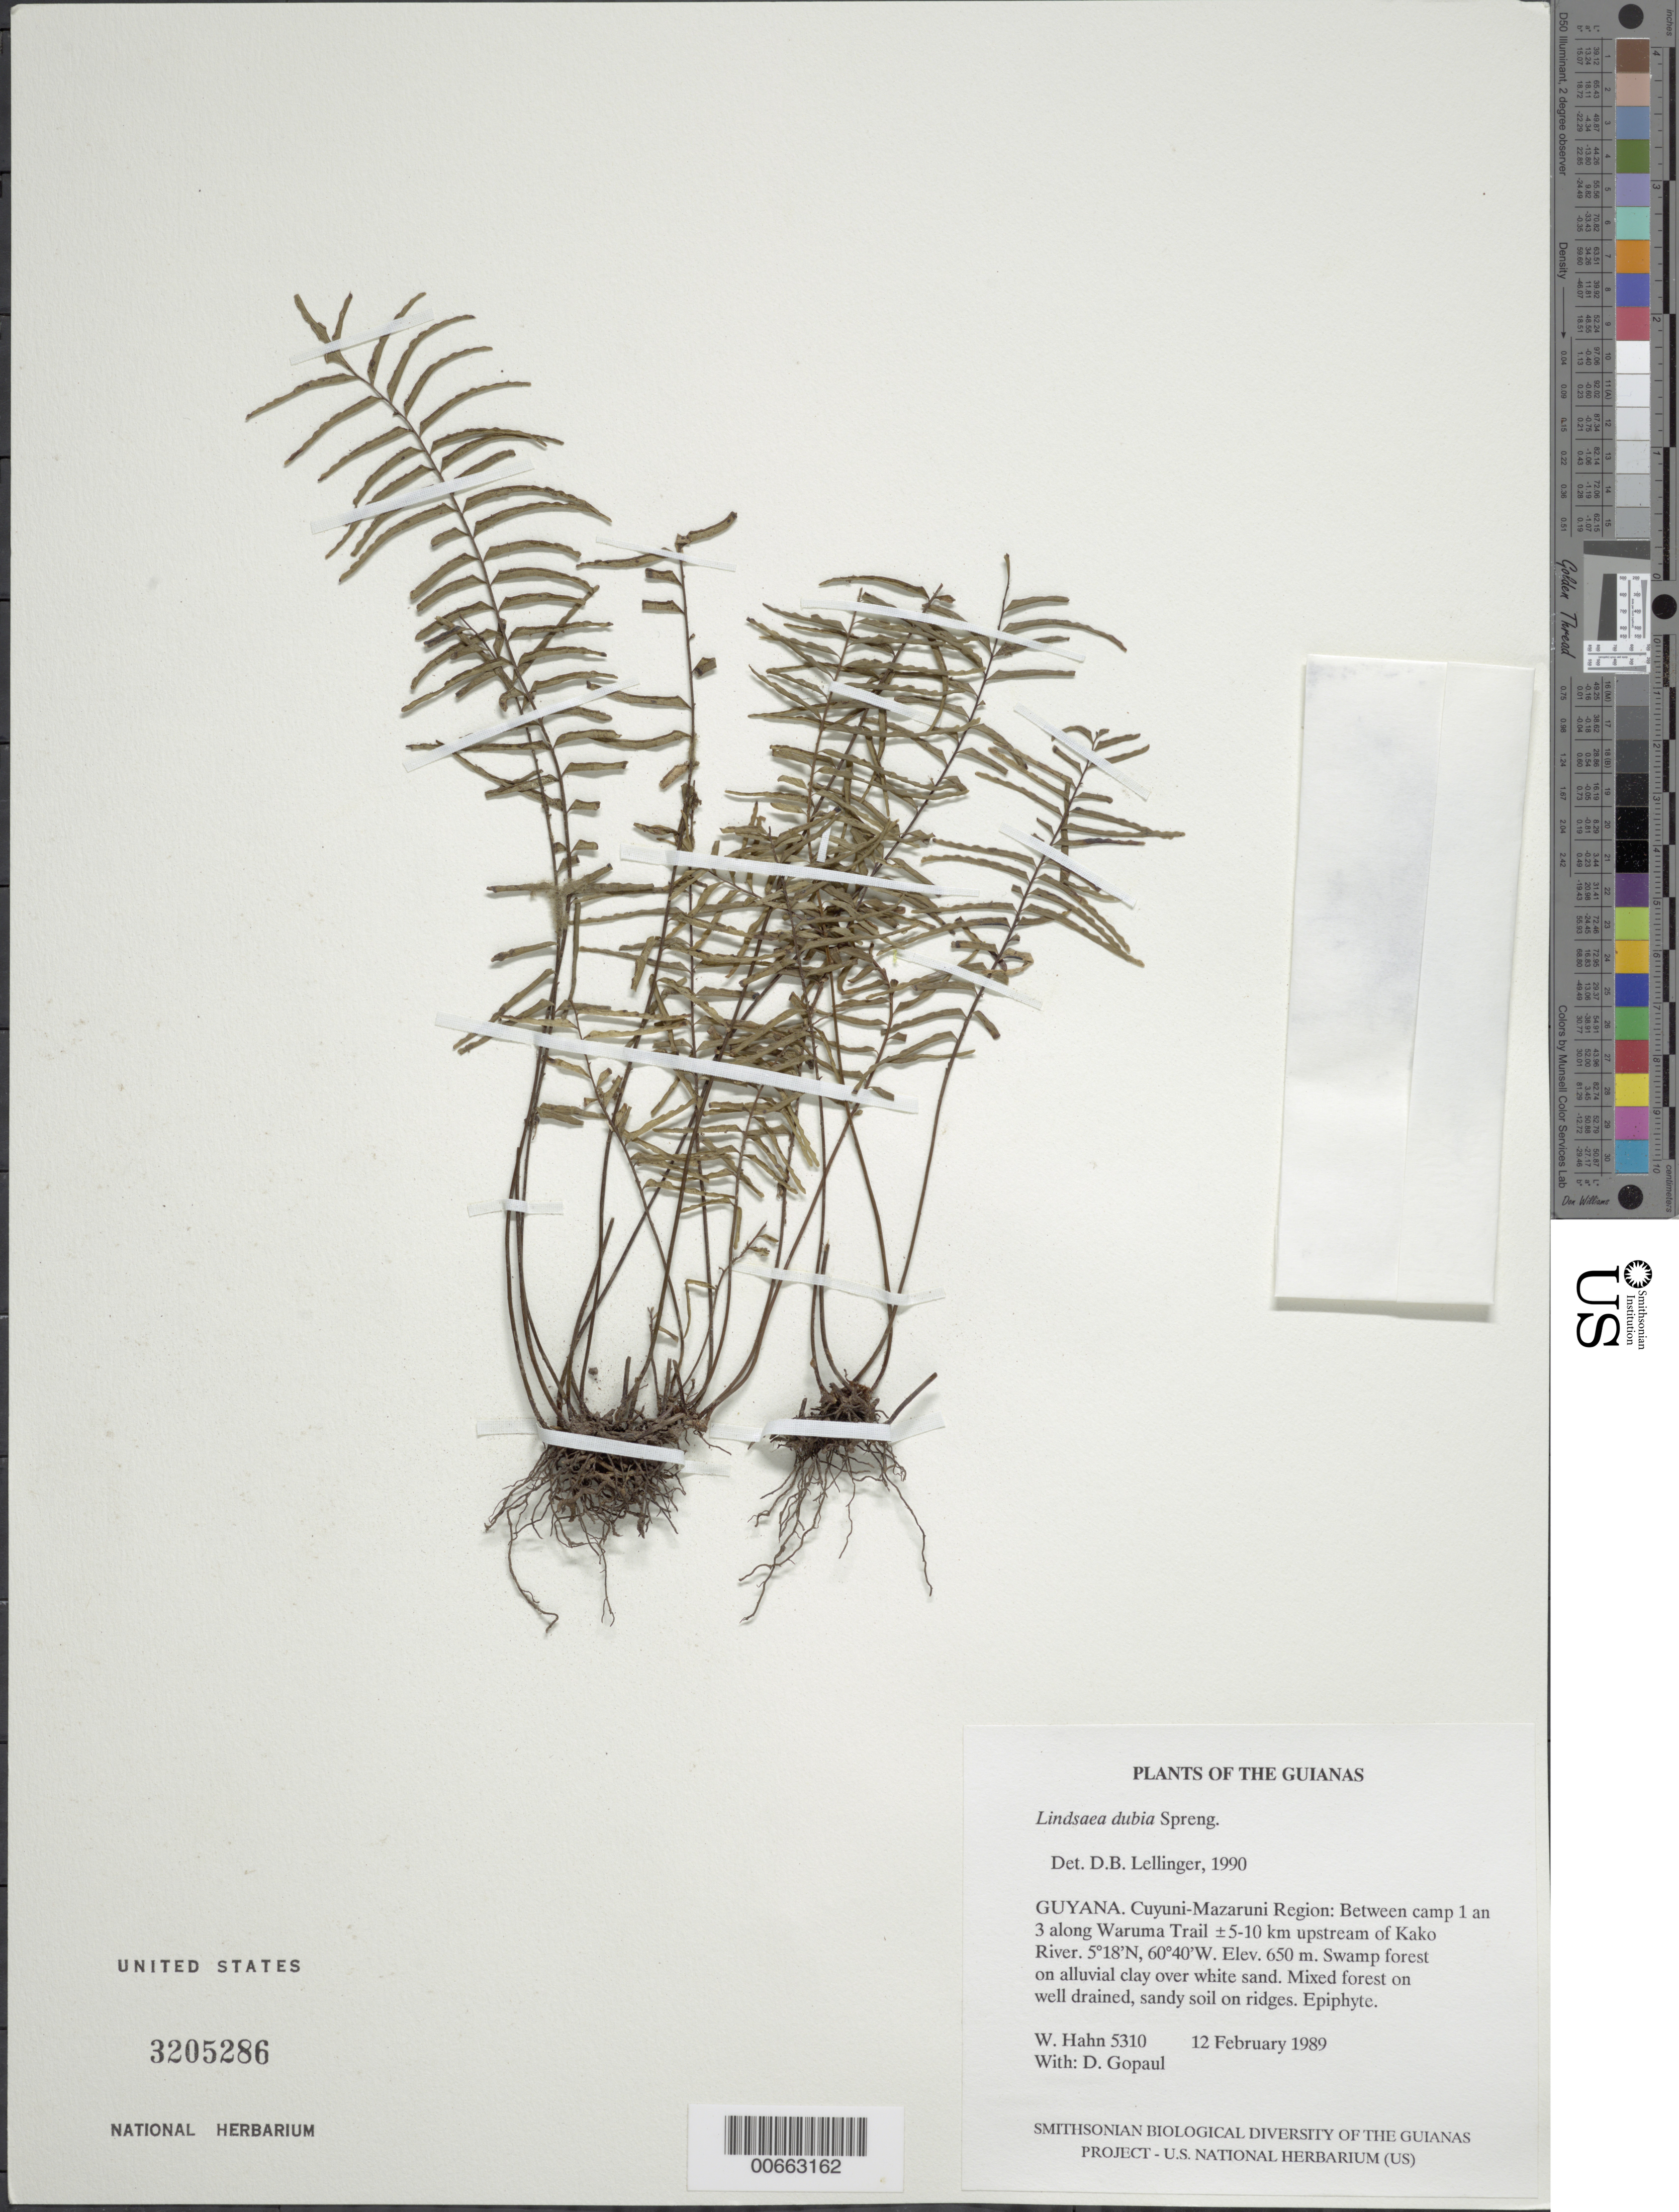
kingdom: Plantae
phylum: Tracheophyta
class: Polypodiopsida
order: Polypodiales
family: Lindsaeaceae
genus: Lindsaea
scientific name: Lindsaea dubia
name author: Spreng.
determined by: Lellinger, David B., (BOT), Smithsonian Institution - National Museum of Natural History (UNITED STATES)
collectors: W. Hahn & D. Gopaul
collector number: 5310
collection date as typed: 12 February 1989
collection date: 1989-02-12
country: Guyana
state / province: Cuyuni-Mazaruni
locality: Between camp 1 and 3 along Waruma Trail ±5-10 km upstream of Kako River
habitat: Swamp forest on alluvial clay over white sand. Mixed forest on well drained, sandy soil on ridges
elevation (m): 650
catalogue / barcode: US 3205286